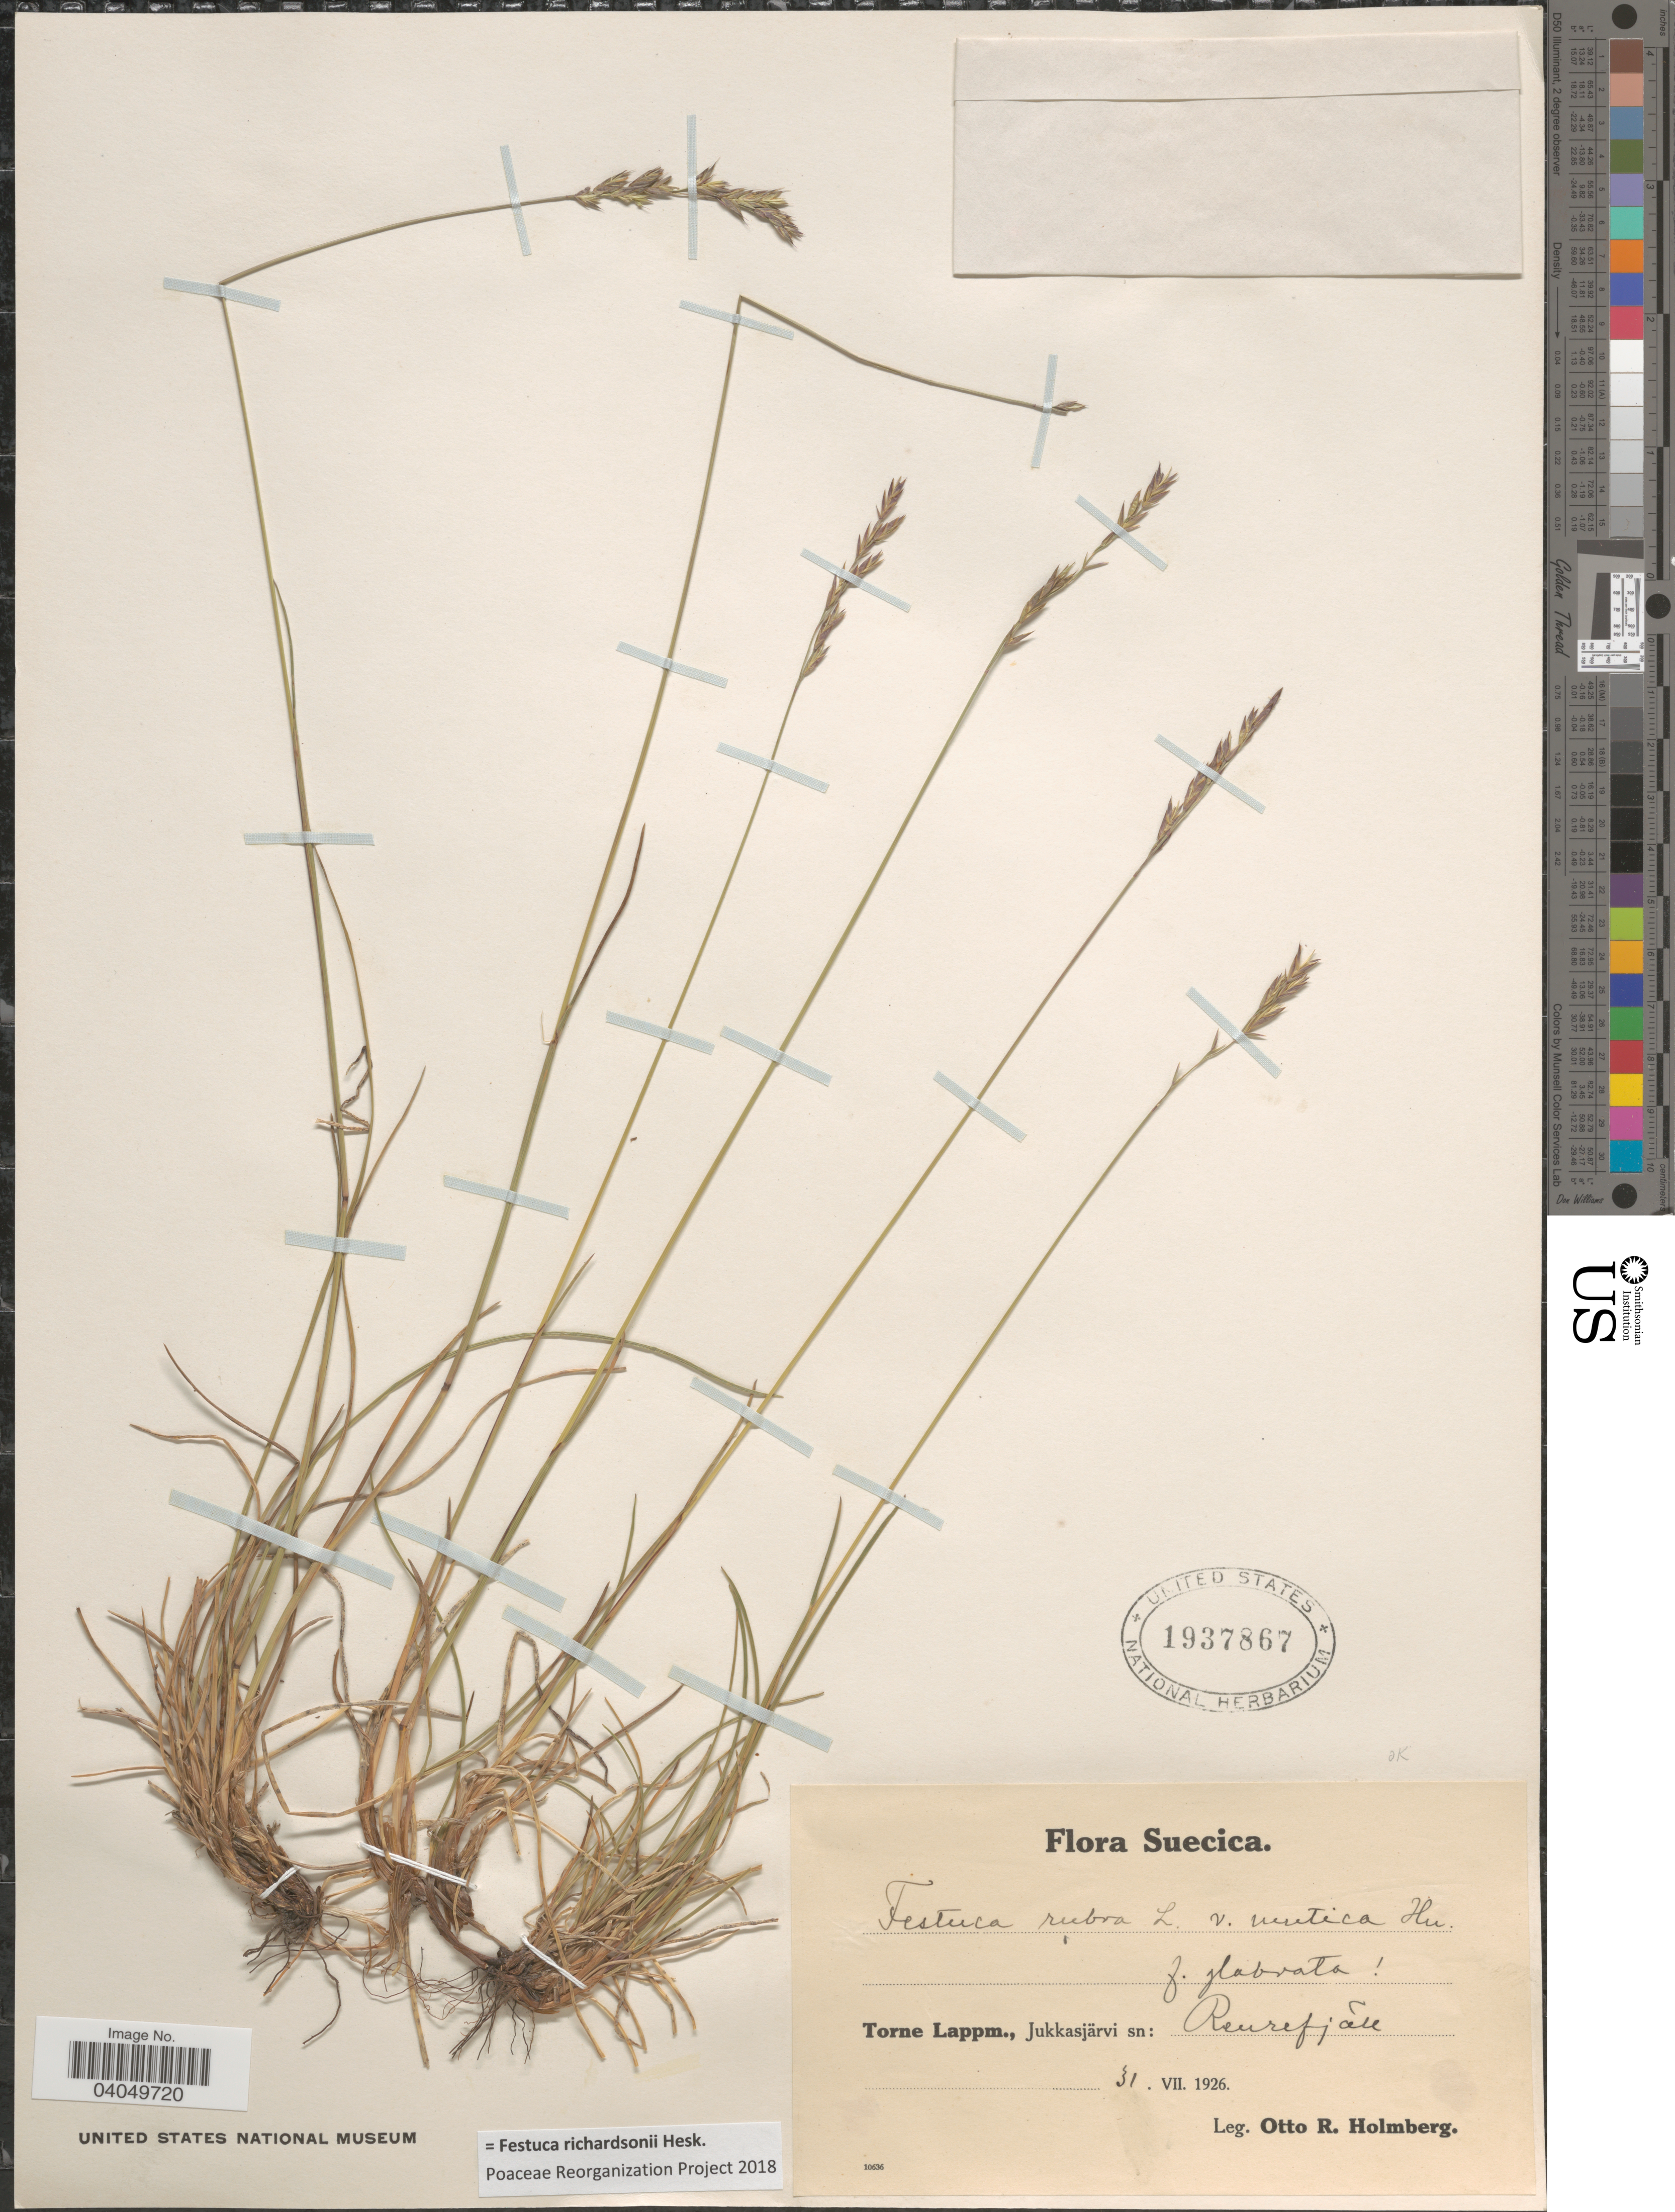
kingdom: Plantae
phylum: Tracheophyta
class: Liliopsida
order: Poales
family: Poaceae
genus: Festuca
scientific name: Festuca richardsonii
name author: Hook.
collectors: O. Holmberg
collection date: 1926-07-31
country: Sweden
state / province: Norrbotten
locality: Suecica. Torne Lappm., Jukkasjärvi sn: Reurefjall [interpreted].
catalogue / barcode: US 1937867